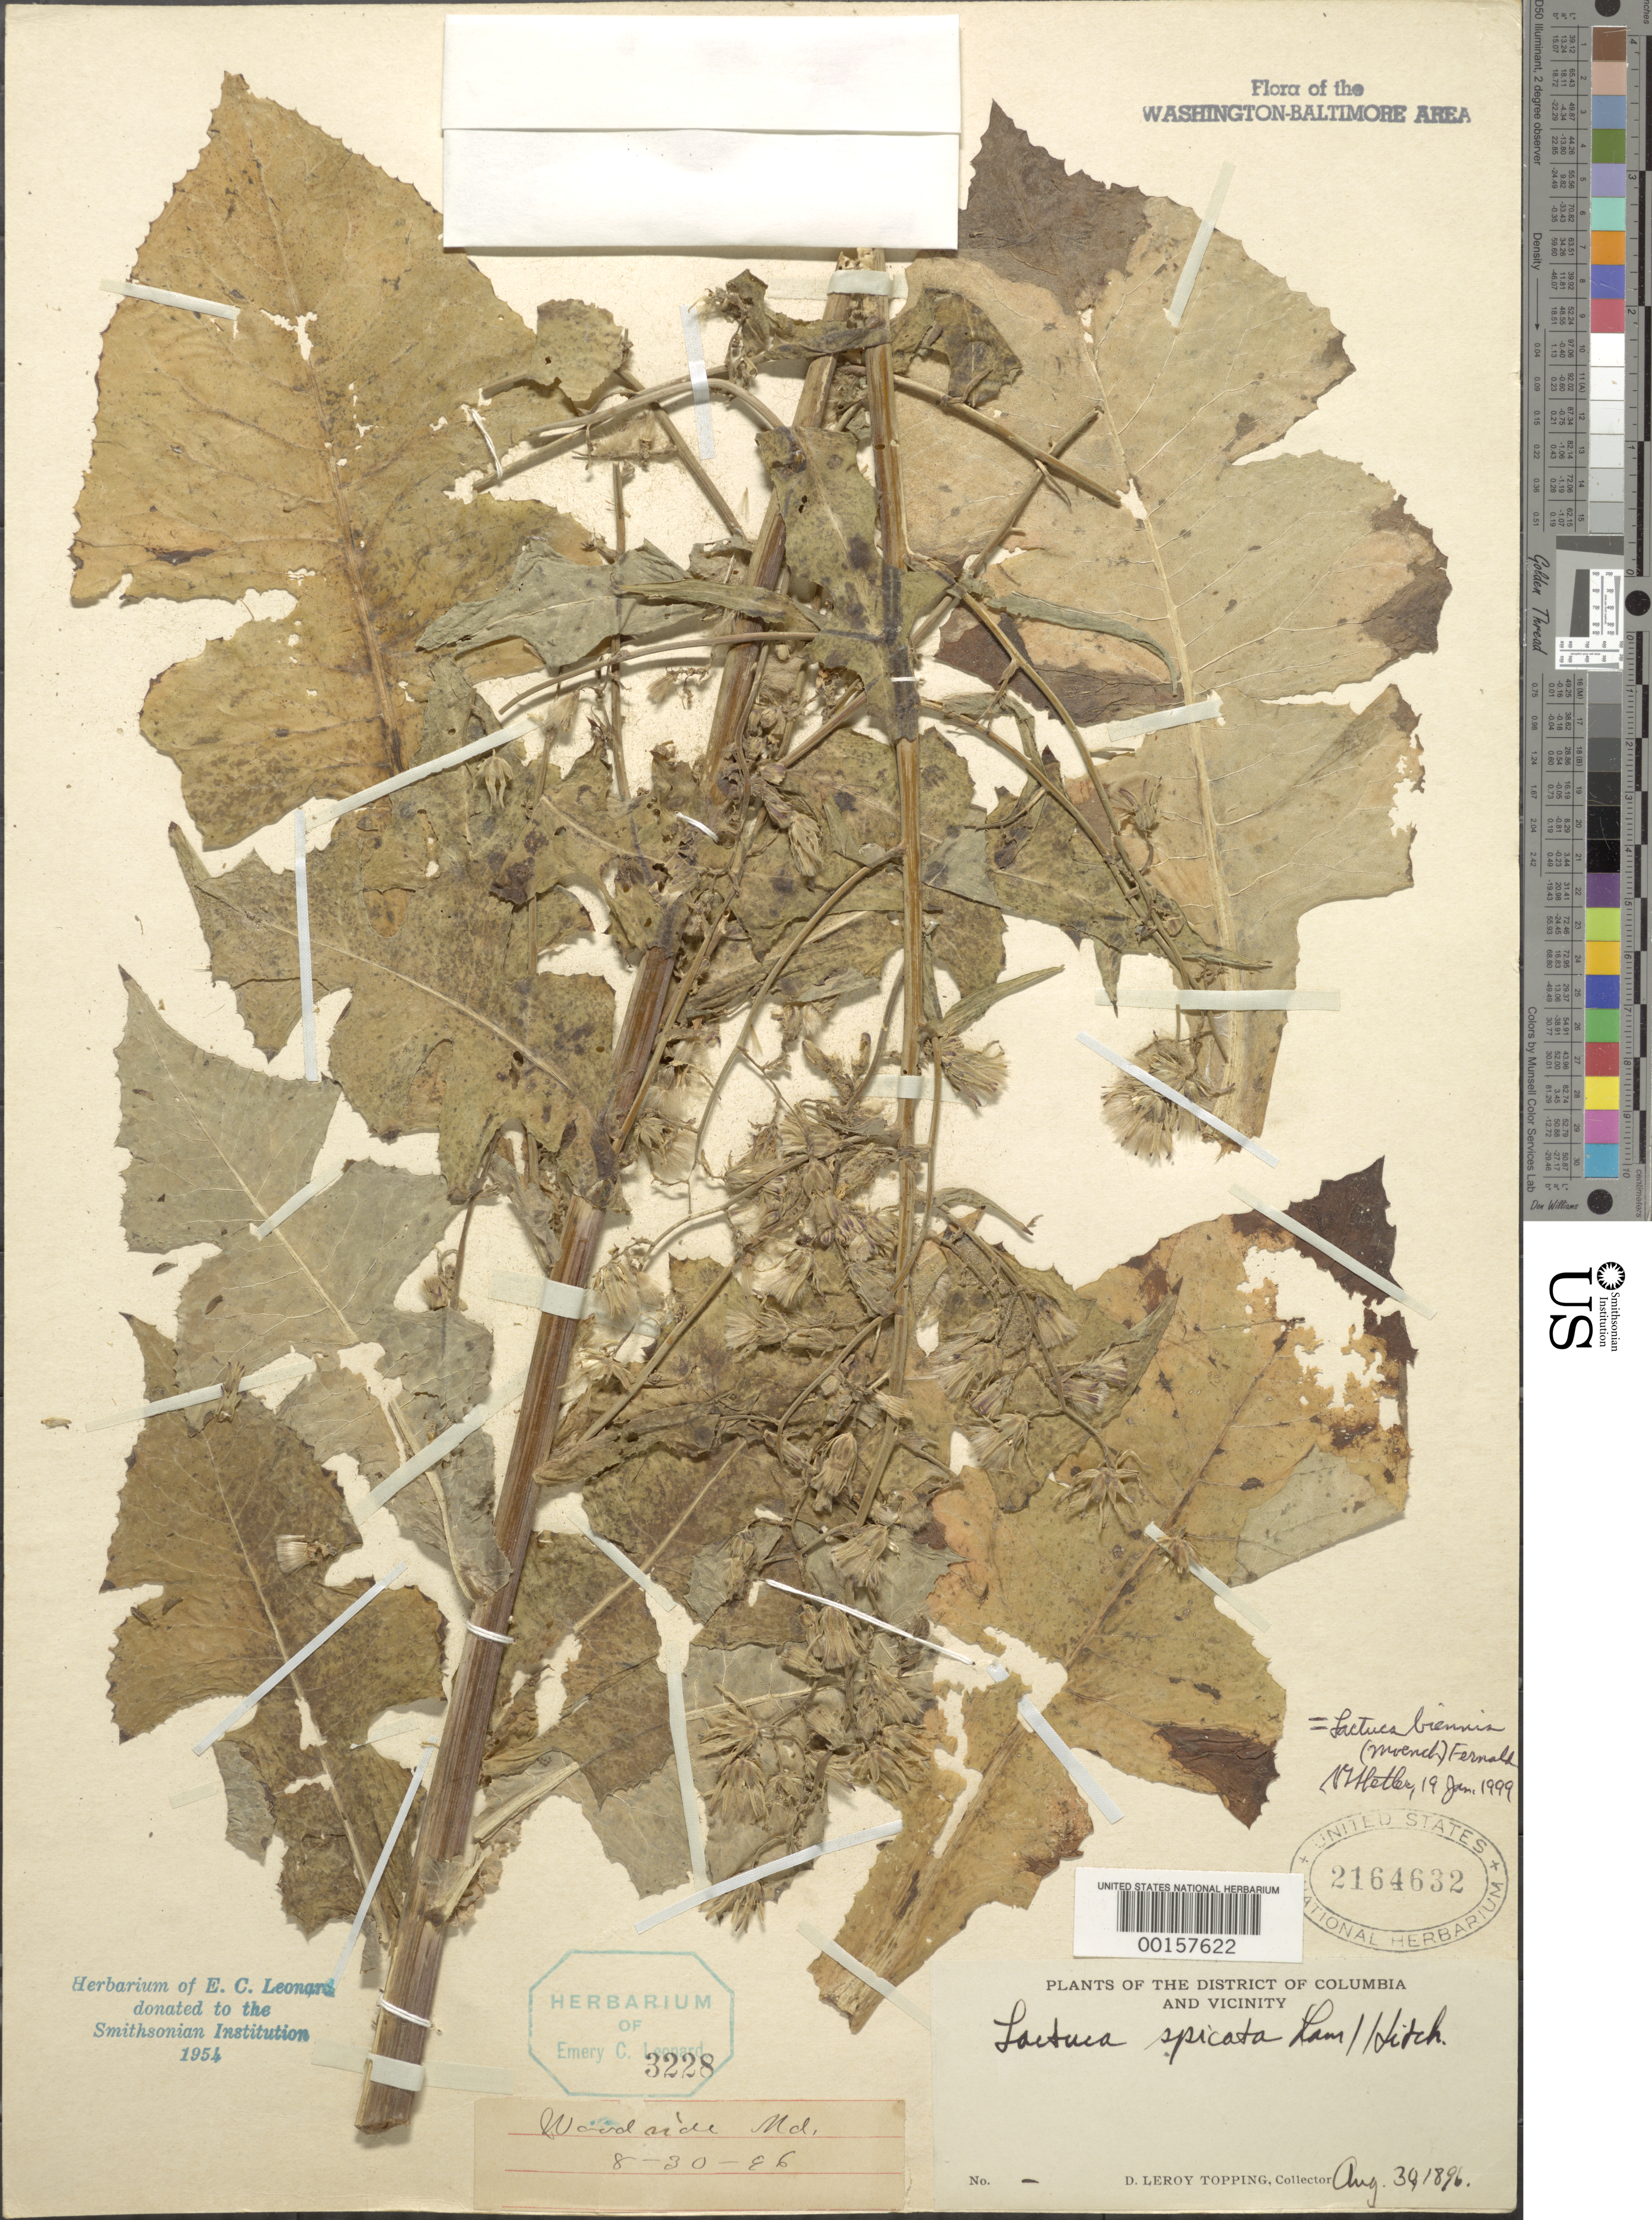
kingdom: Plantae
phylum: Tracheophyta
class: Magnoliopsida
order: Asterales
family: Asteraceae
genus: Lactuca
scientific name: Lactuca biennis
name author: (Moench) Fernald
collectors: D. L. Topping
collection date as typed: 30 Aug 1896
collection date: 1896-08-30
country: United States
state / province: Maryland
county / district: Montgomery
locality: Woodside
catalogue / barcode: US 2164632